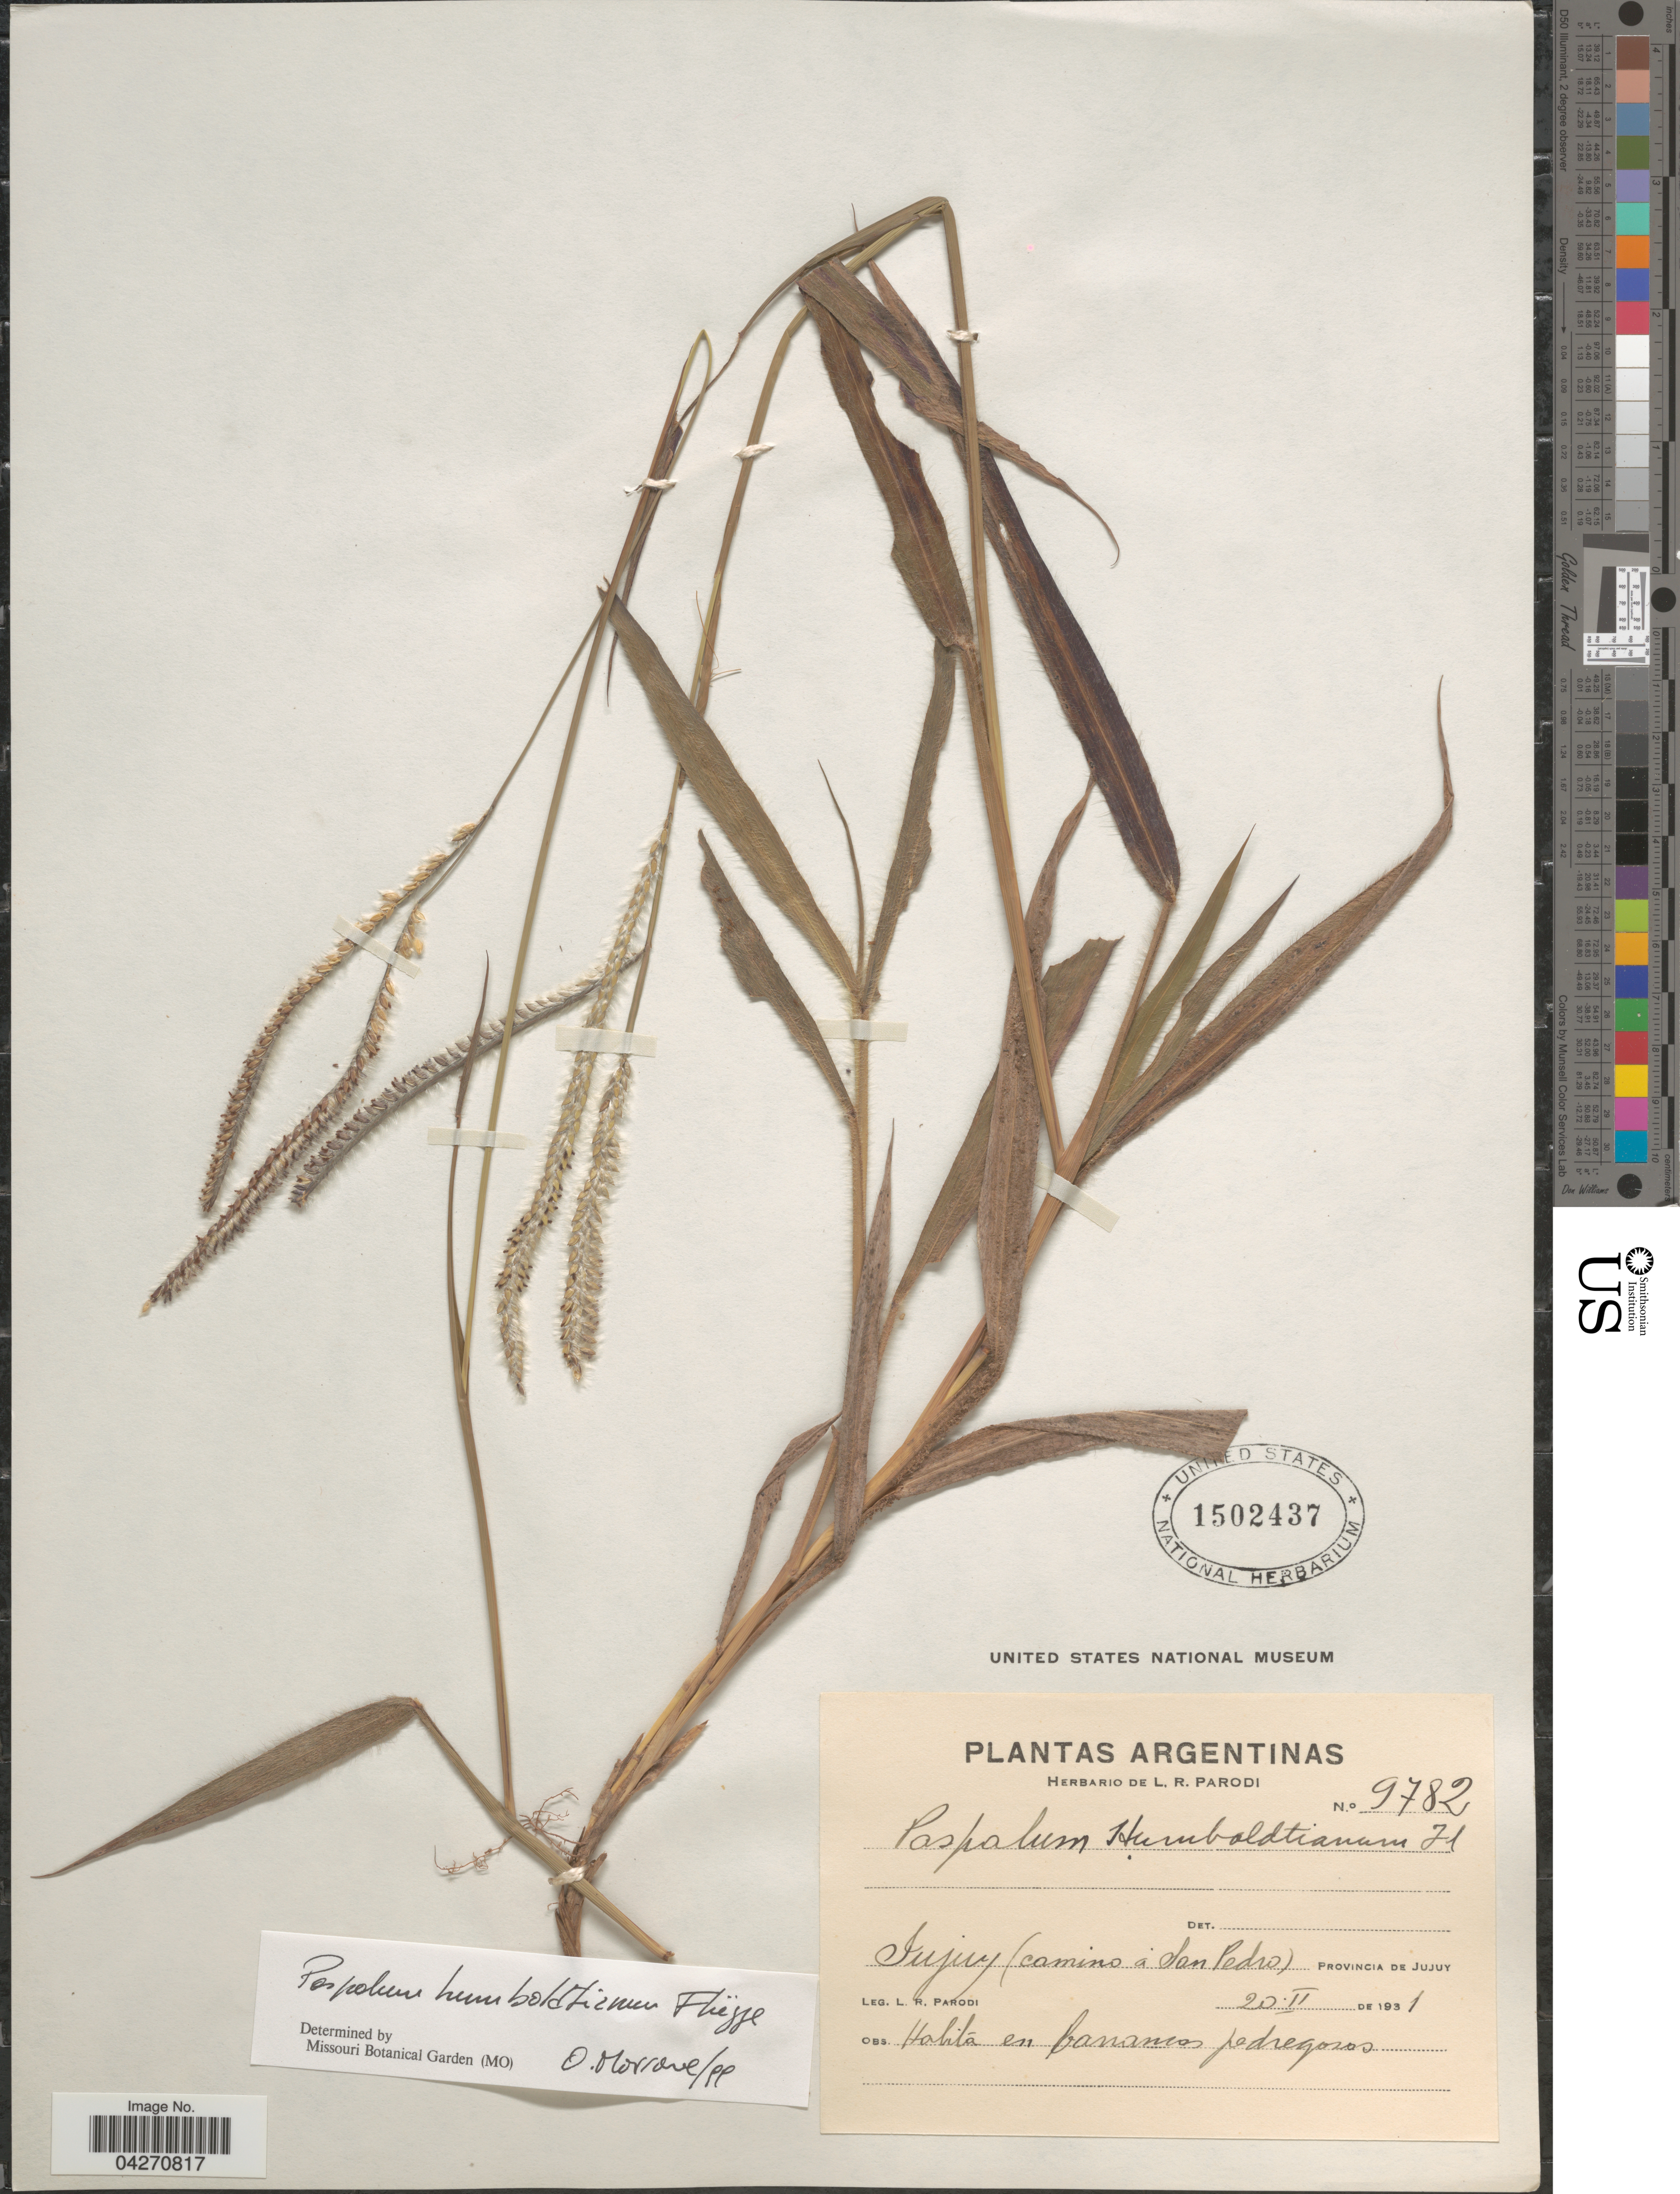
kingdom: Plantae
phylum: Tracheophyta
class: Liliopsida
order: Poales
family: Poaceae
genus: Paspalum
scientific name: Paspalum humboldtianum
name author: Flüggé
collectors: L. R. Parodi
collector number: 9782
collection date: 1931-02-20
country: Argentina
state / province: Jujuy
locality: Jujuy (camino a San Pedro).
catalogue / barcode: US 1502437